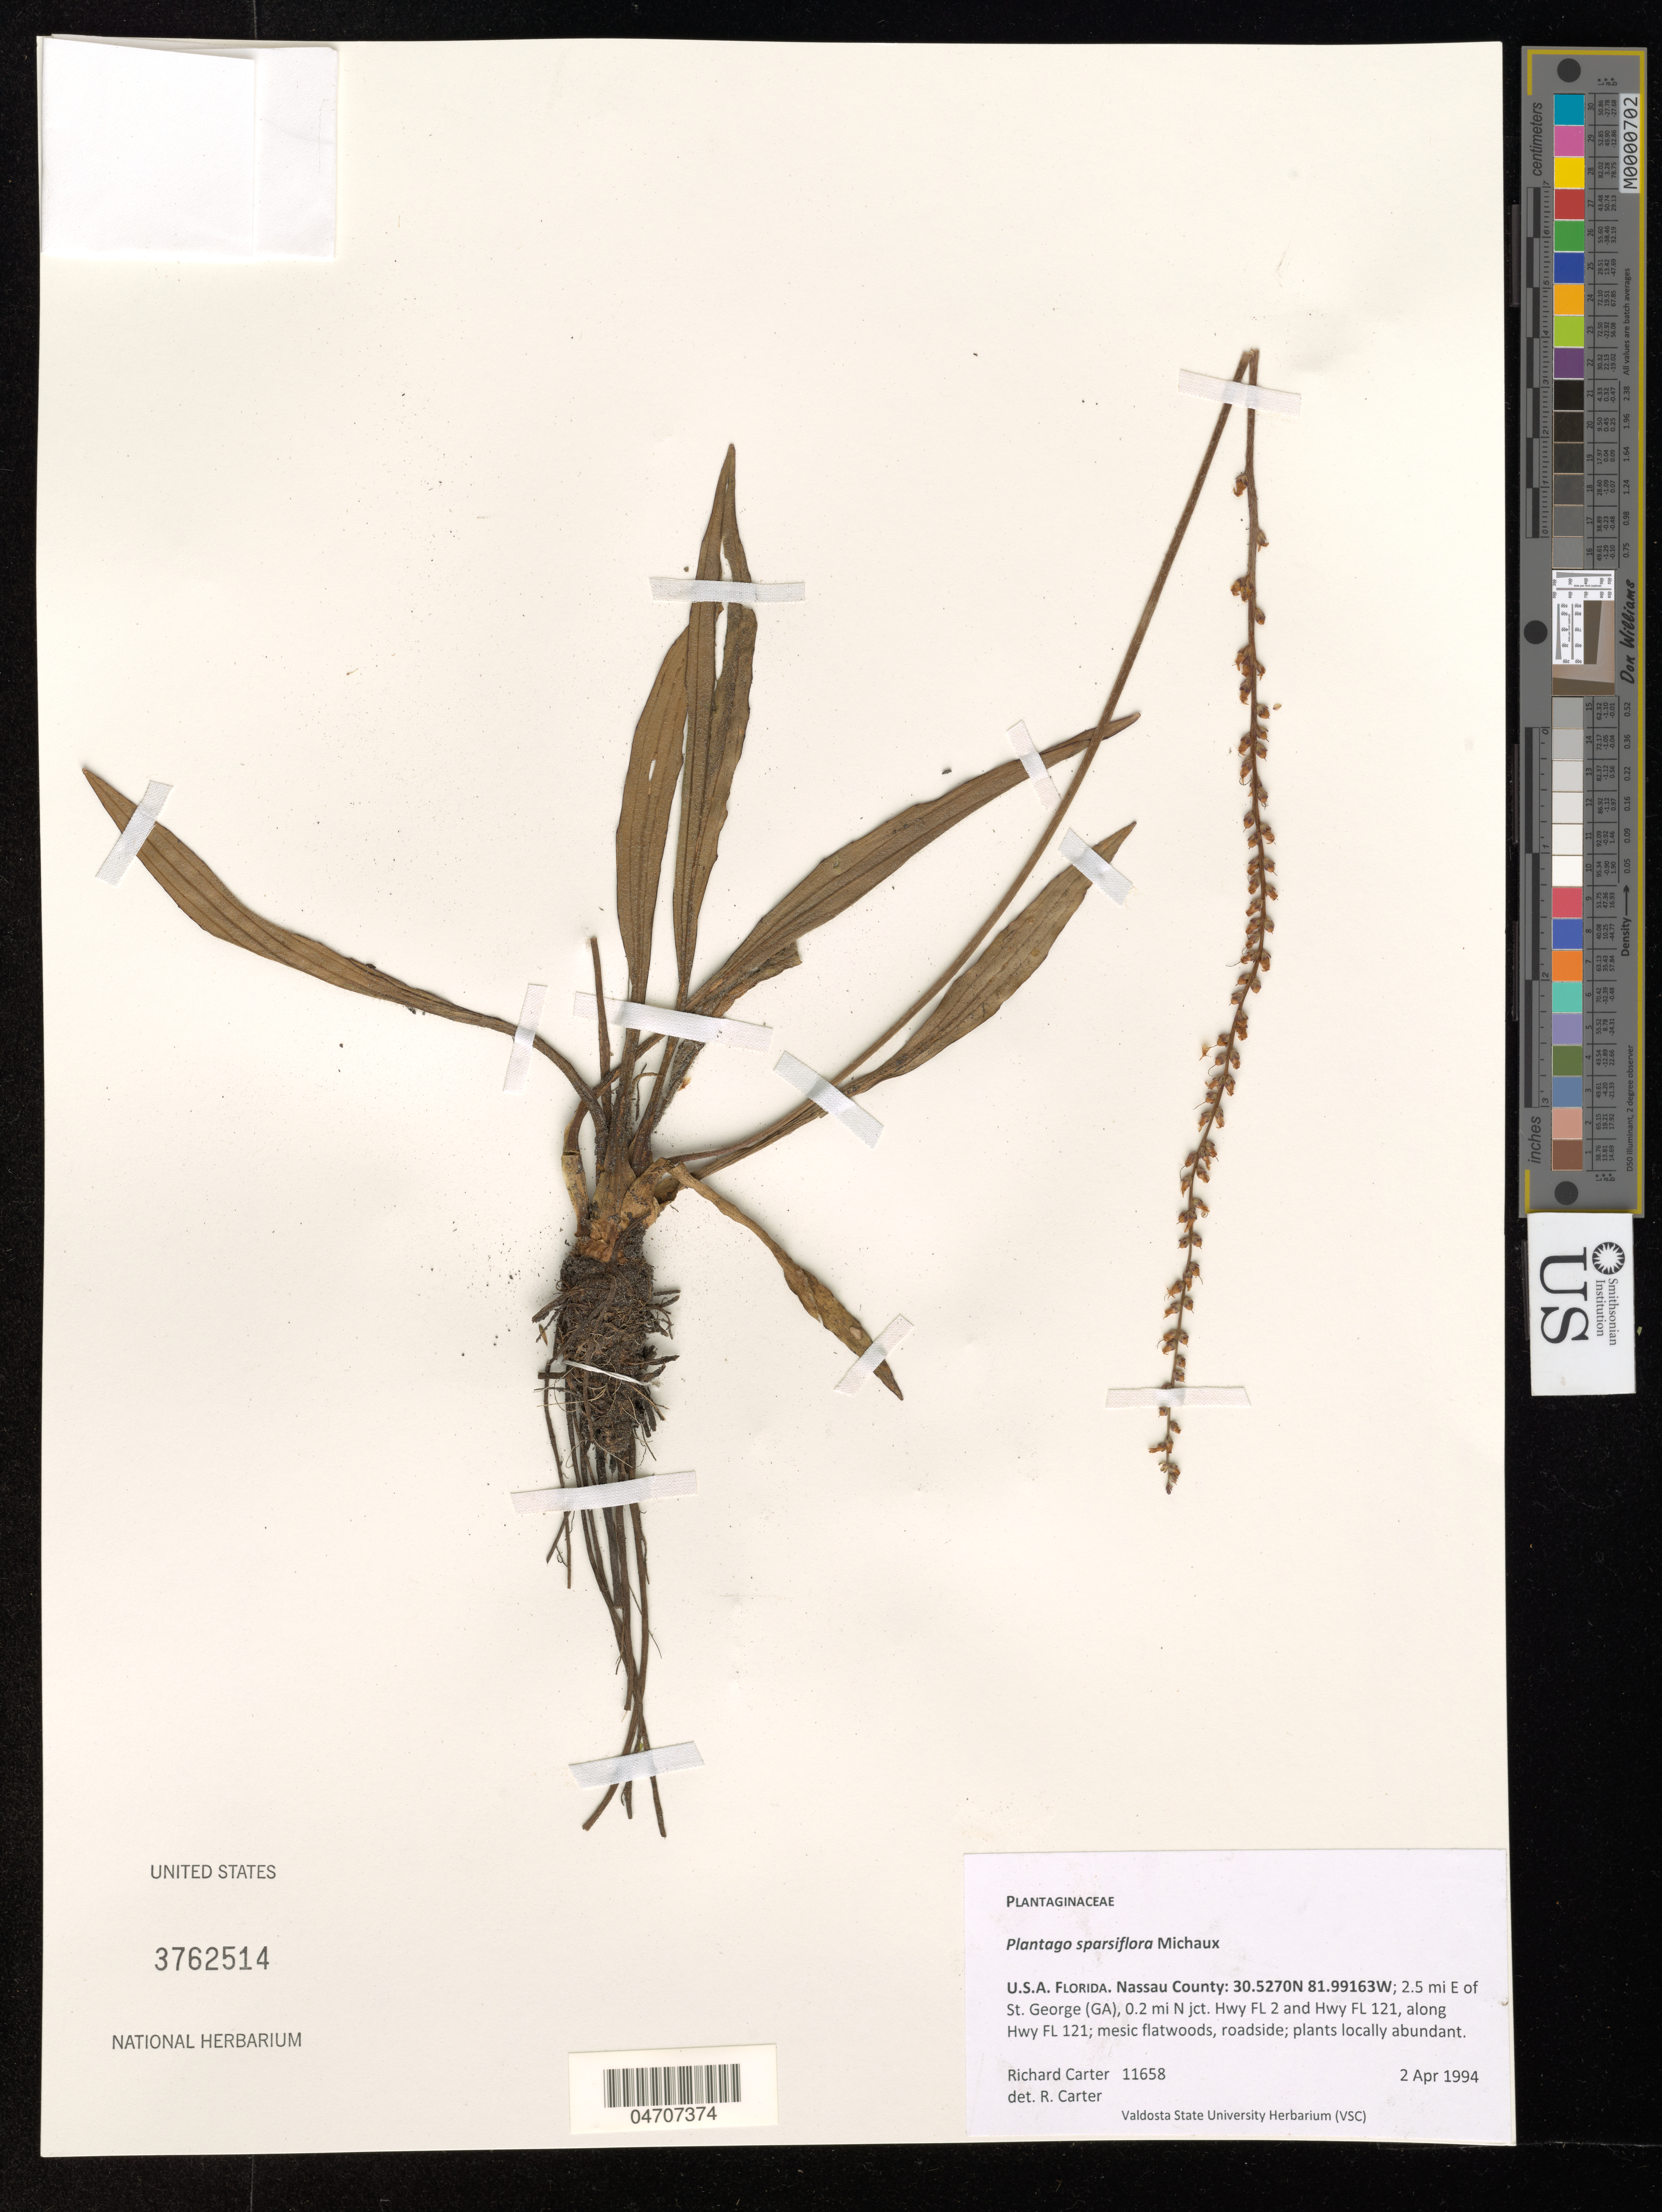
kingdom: Plantae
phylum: Tracheophyta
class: Magnoliopsida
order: Lamiales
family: Plantaginaceae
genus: Plantago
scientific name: Plantago sparsiflora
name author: Michx.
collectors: R. Carter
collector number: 11658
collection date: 1994-04-02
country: United States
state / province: Florida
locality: Nassau County: 2.5 mi E of St. George (GA), 0.2 mi N jct. Hwy FL and Hwy FL 121,. along Hwy FL 121.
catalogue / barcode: US 3762514